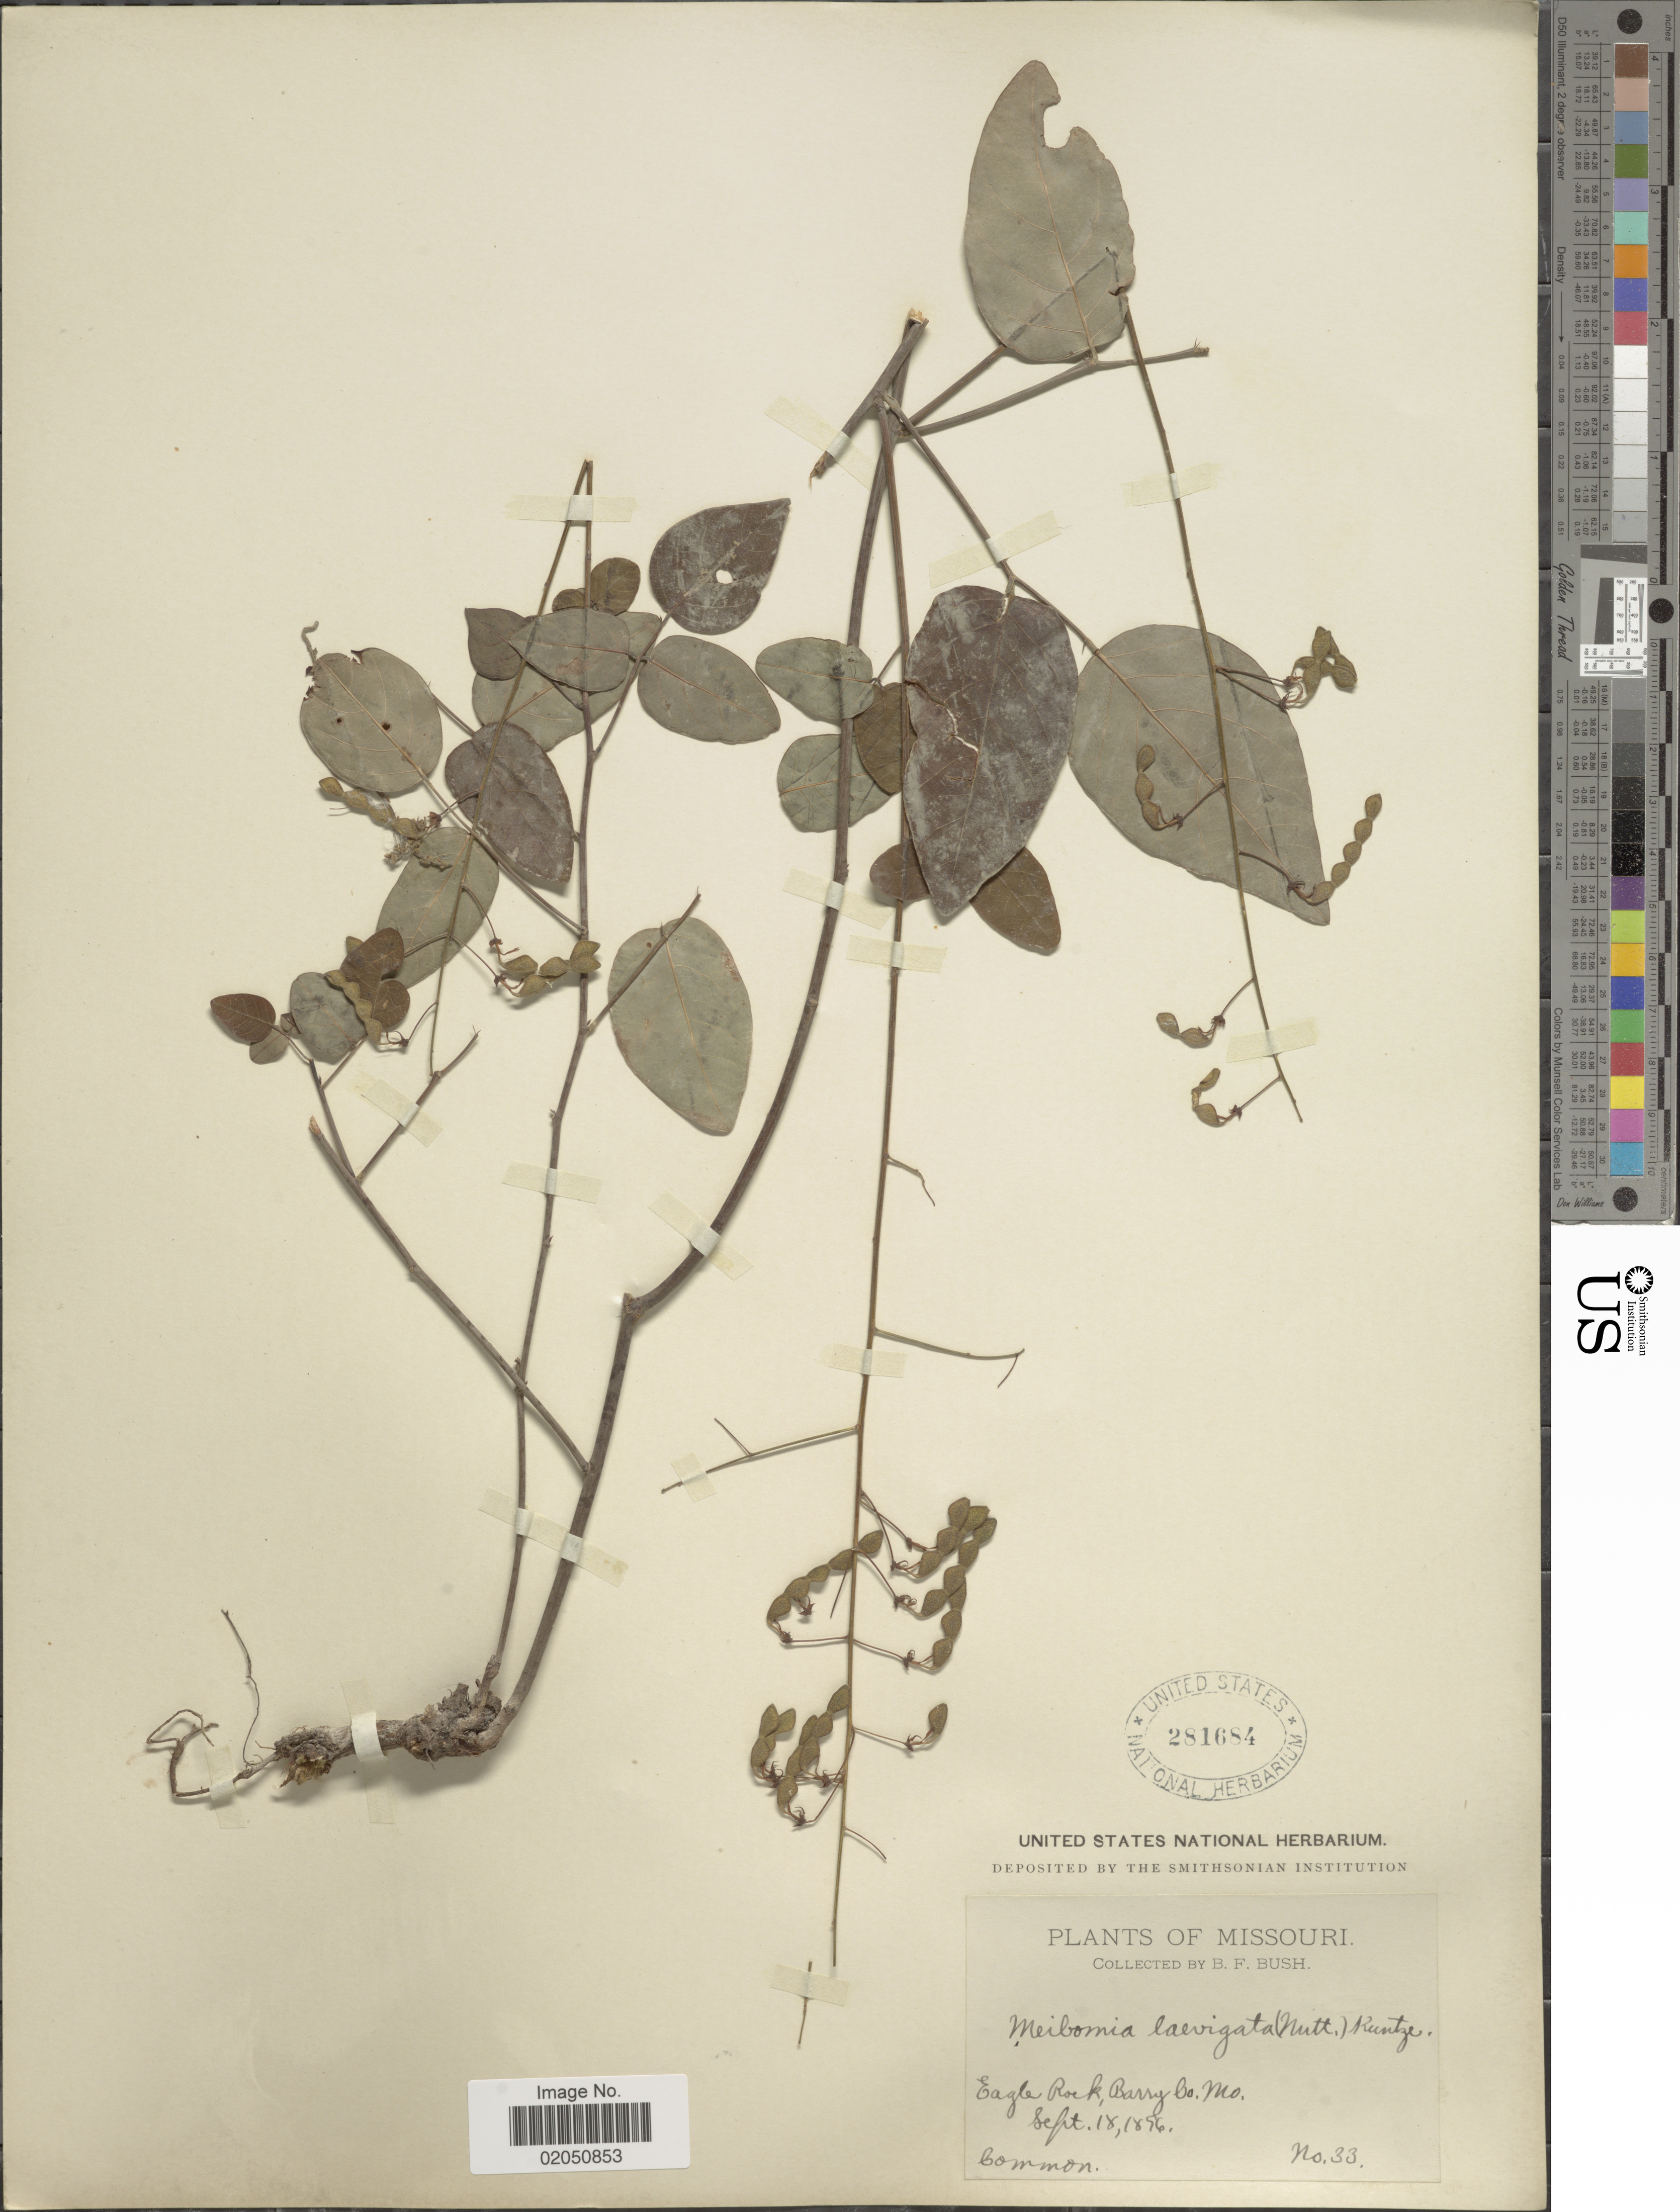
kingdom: Plantae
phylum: Tracheophyta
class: Magnoliopsida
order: Fabales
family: Fabaceae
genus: Desmodium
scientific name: Desmodium laevigatum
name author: (Nutt.) DC.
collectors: B. F. Bush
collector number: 33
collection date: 1896-09-18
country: United States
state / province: Missouri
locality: Eagle Rock, Barry Co, Common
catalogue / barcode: US 281684